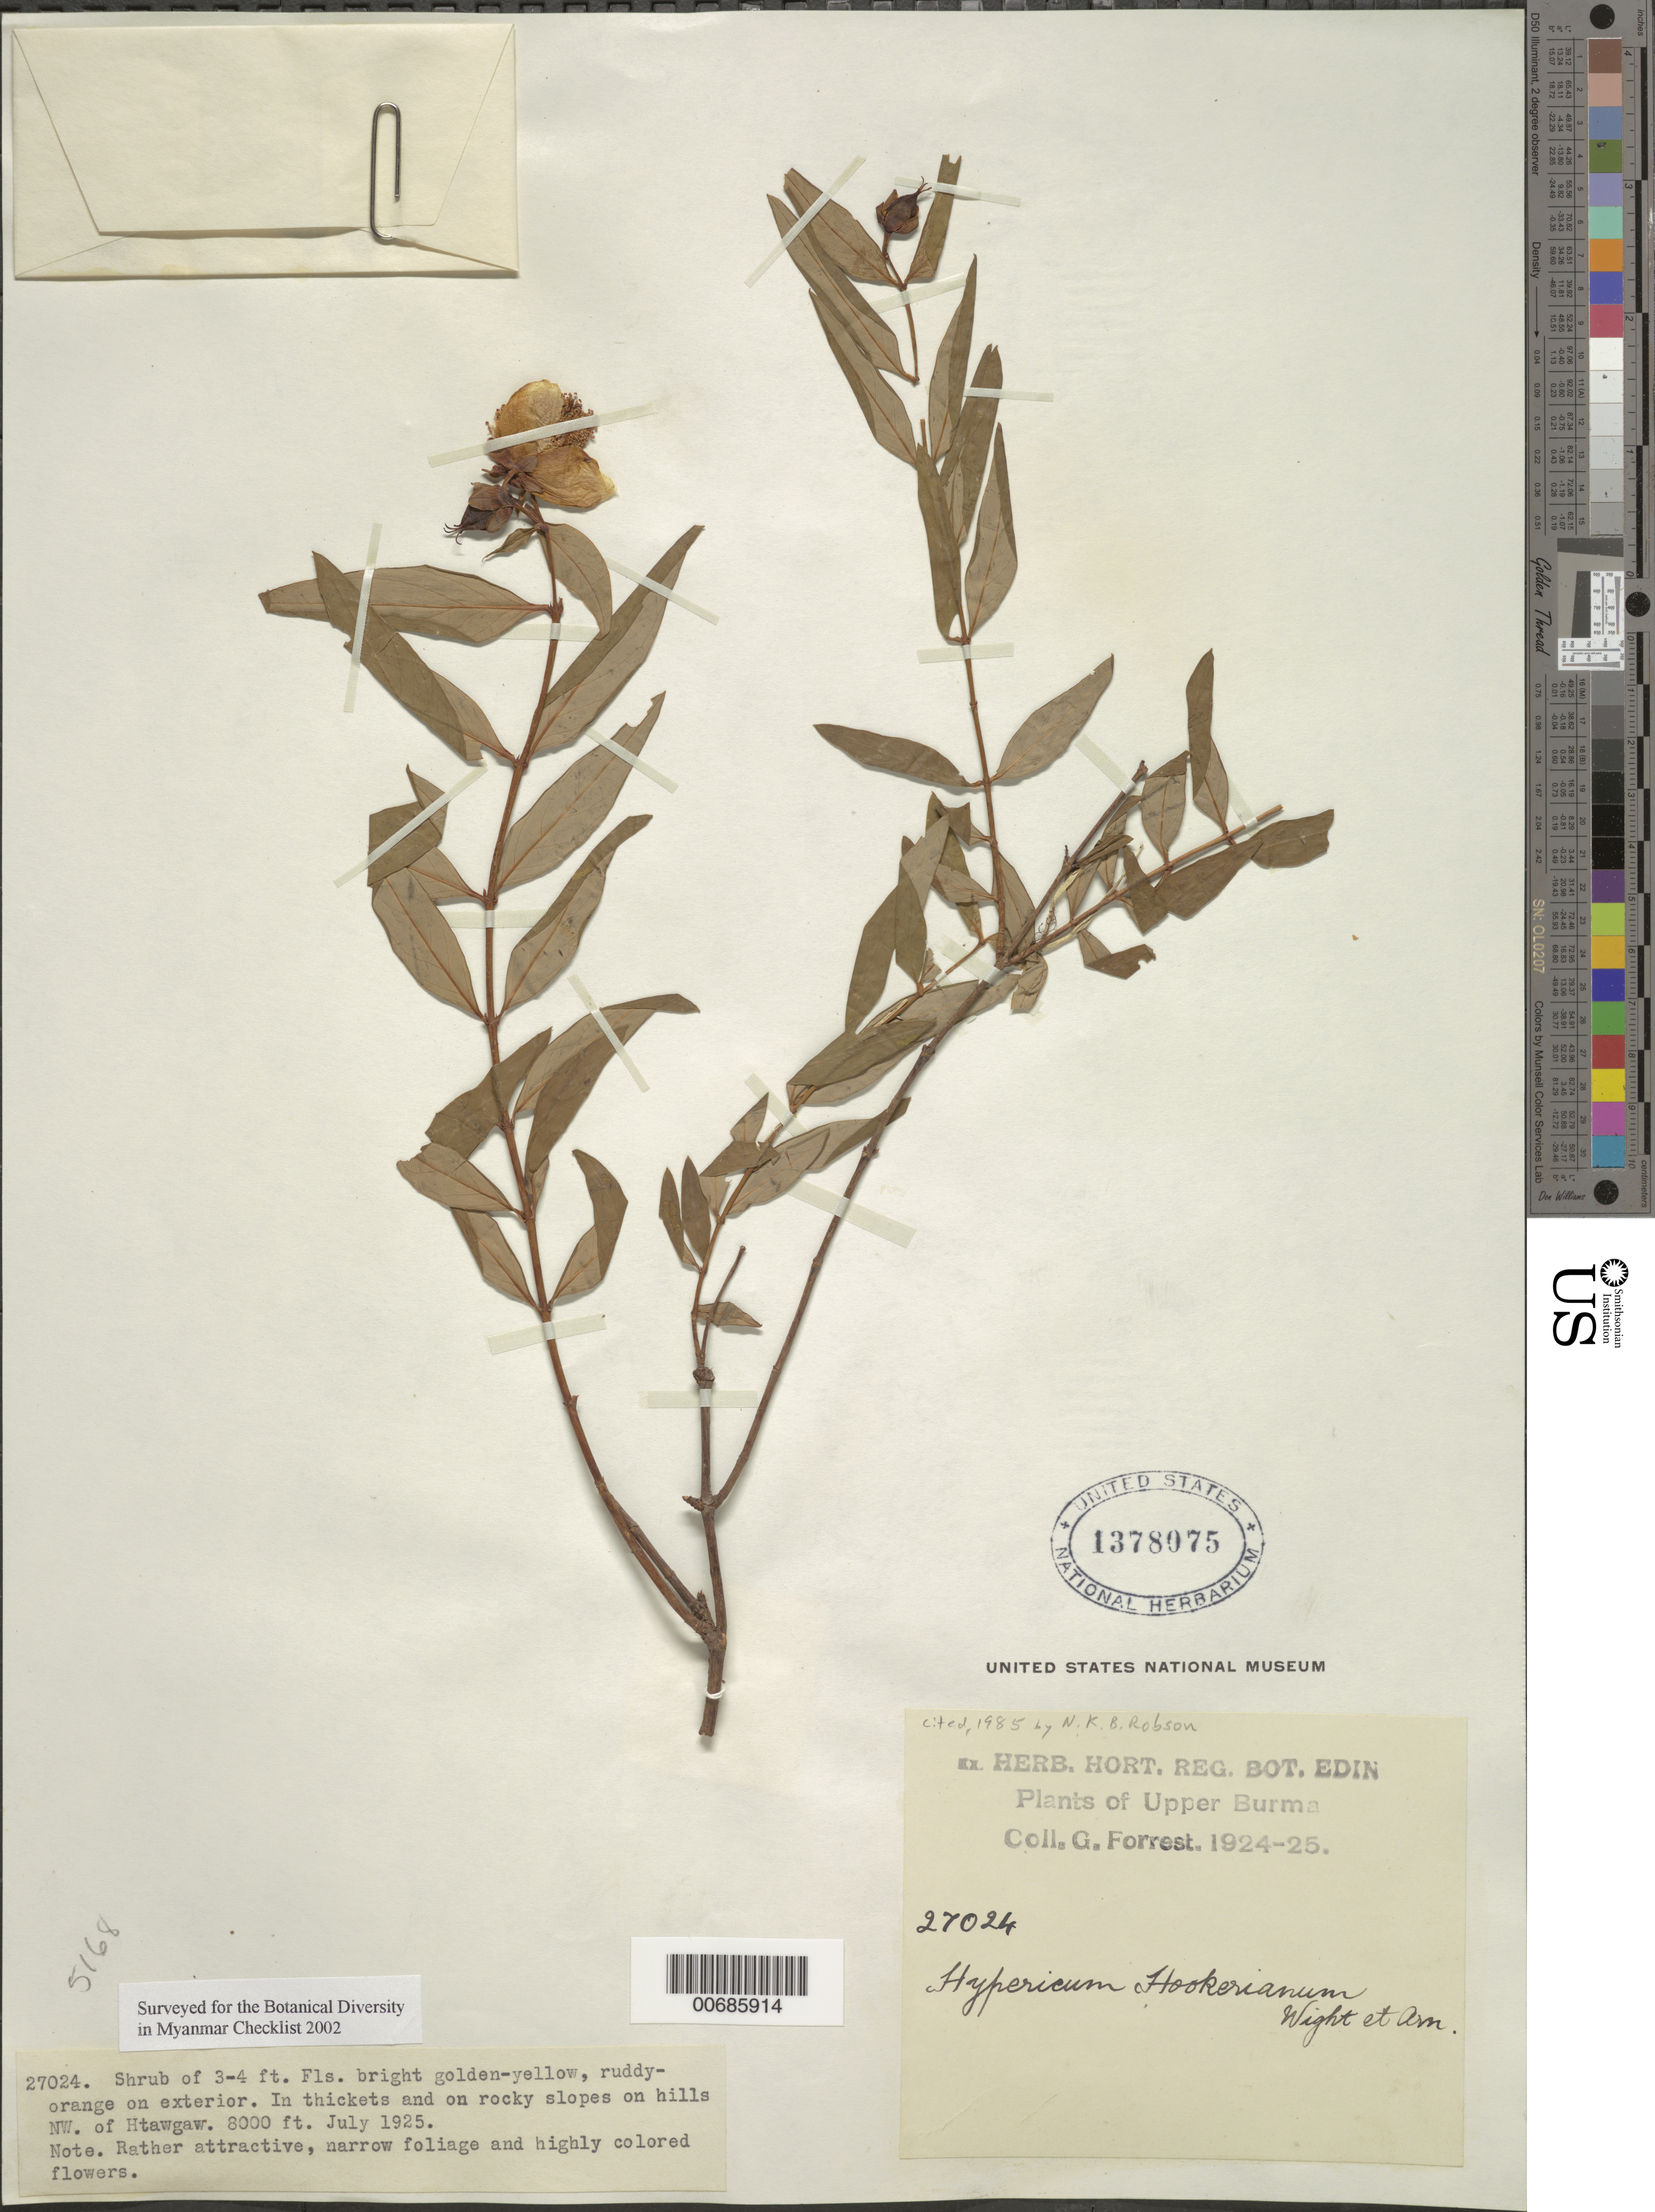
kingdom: Plantae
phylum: Tracheophyta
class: Magnoliopsida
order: Malpighiales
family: Hypericaceae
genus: Hypericum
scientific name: Hypericum hookerianum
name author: Wight & Arn.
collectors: G. Forrest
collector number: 27024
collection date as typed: Jul 1925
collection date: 1925-07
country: Myanmar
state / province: Kachin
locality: Htawgaw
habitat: In thickets and rocky slopes on hills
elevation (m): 2438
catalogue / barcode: US 1378075